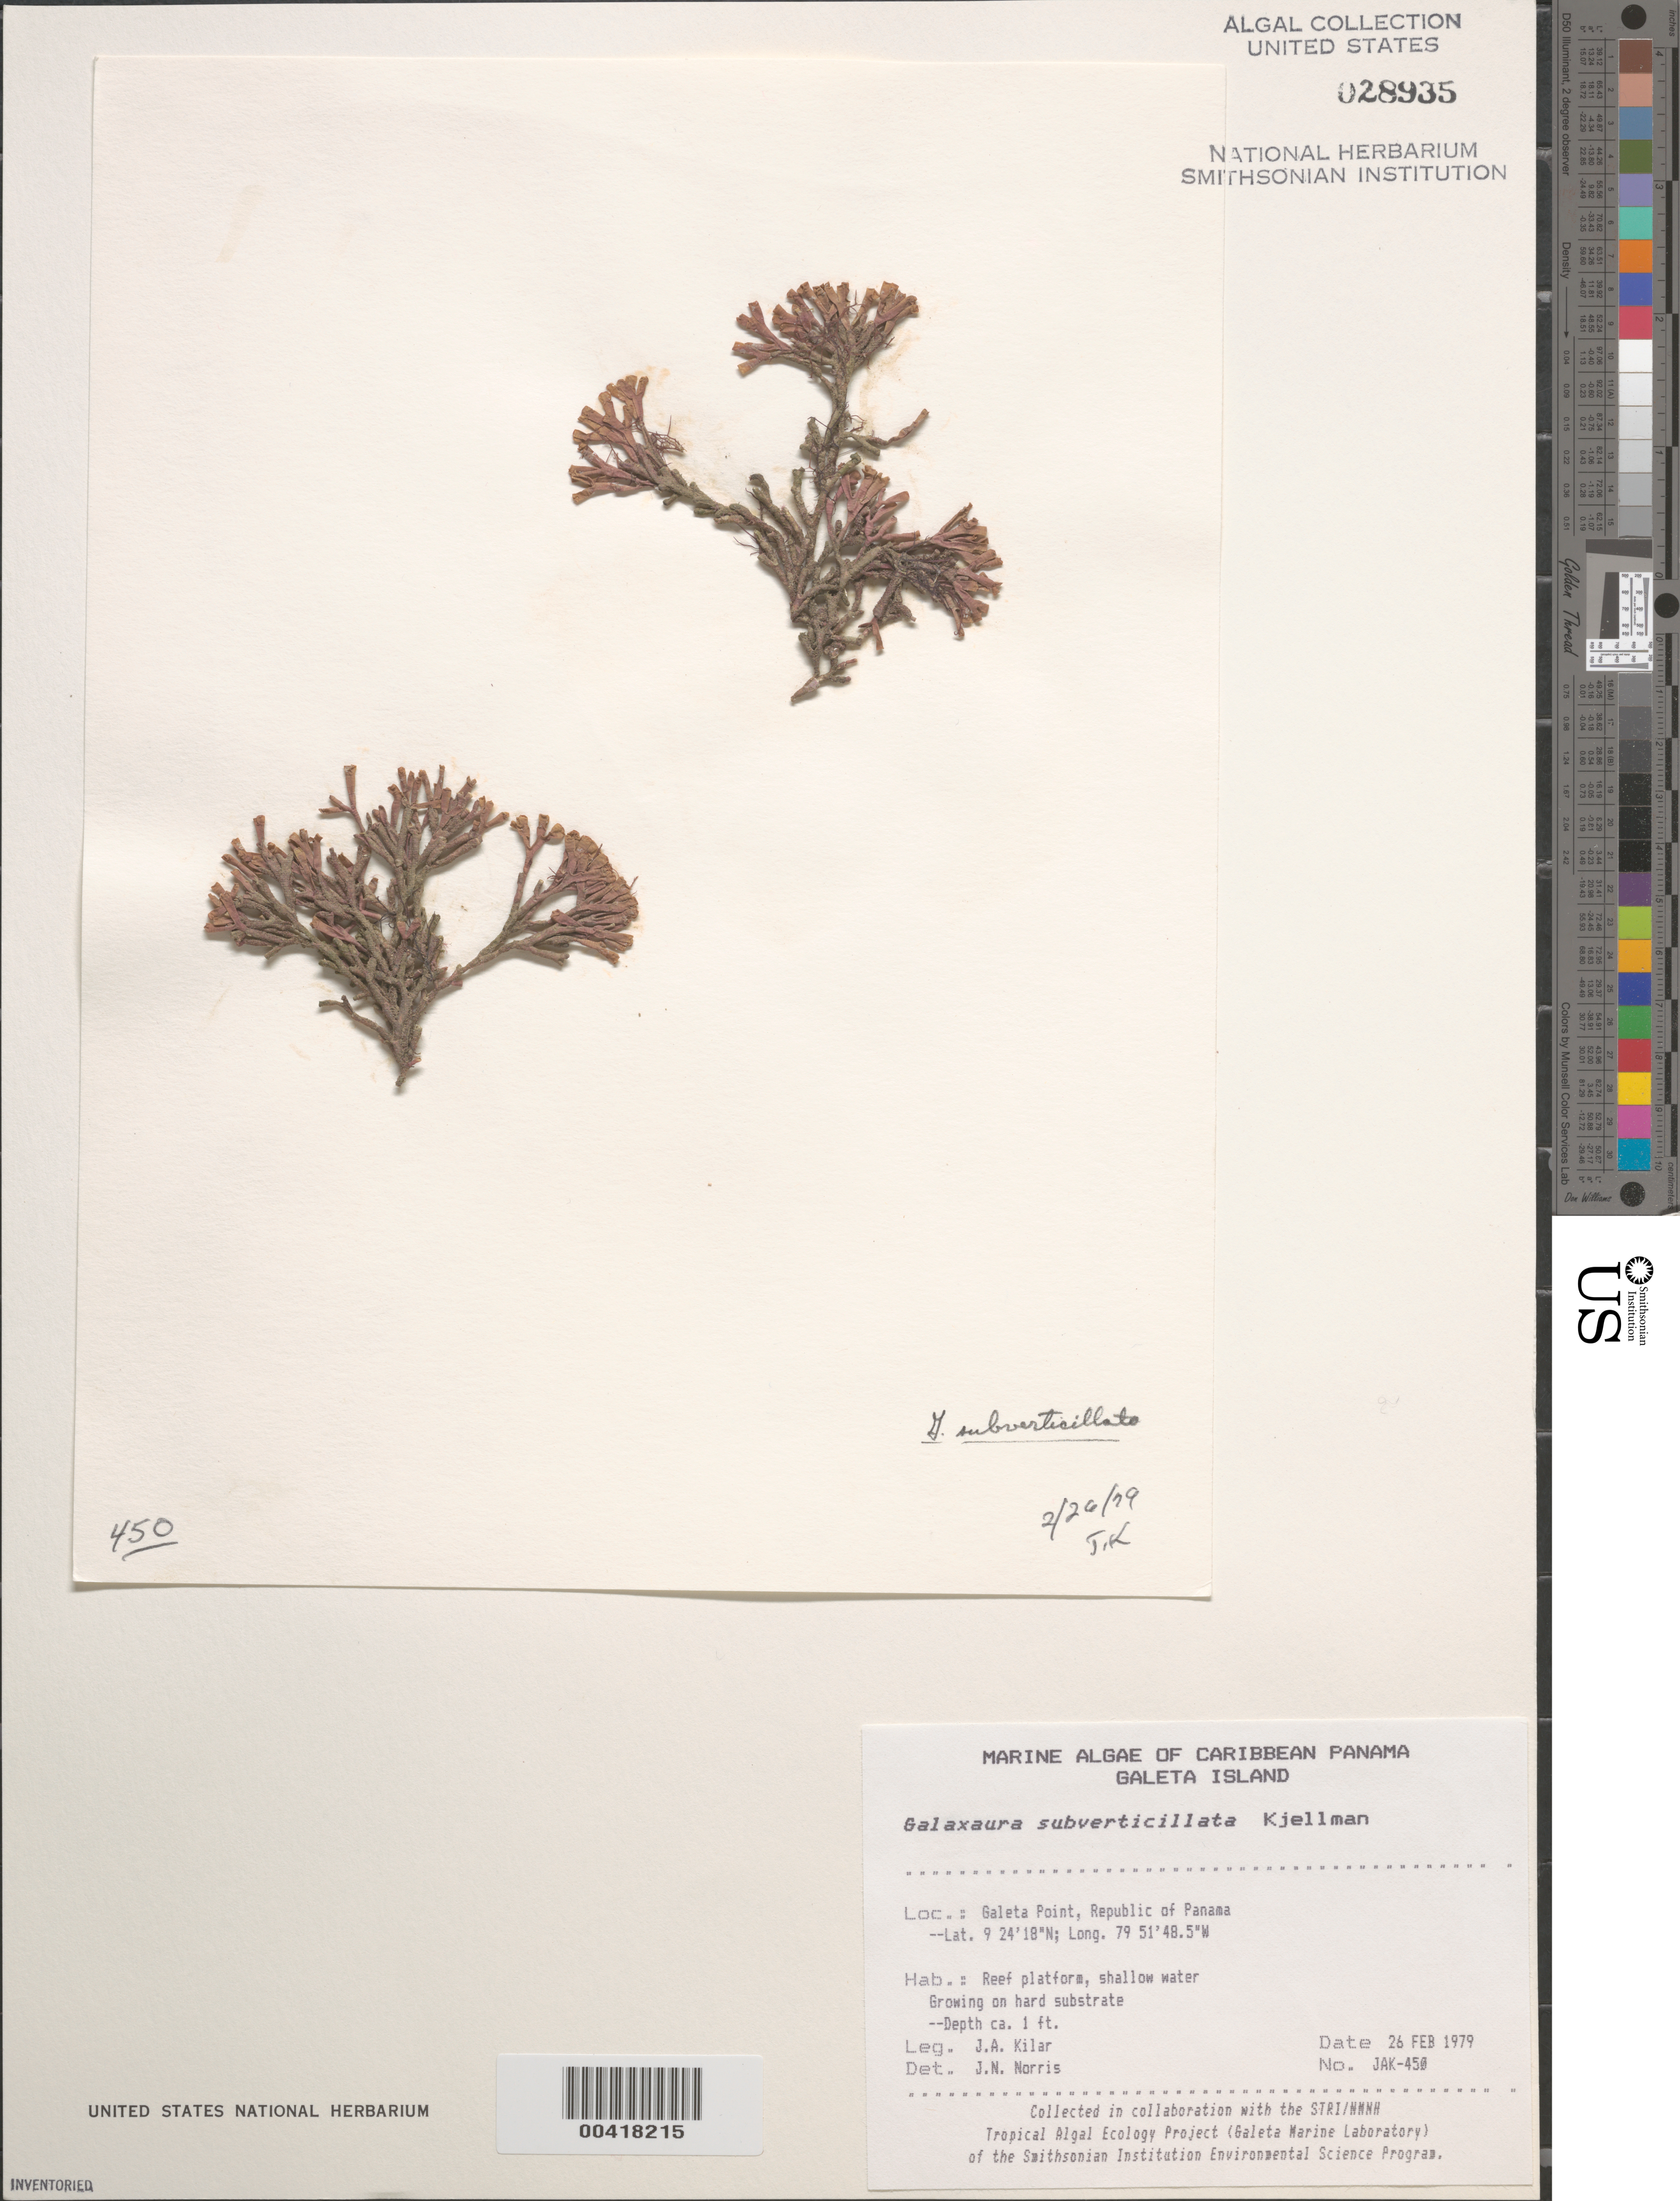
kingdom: Plantae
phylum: Rhodophyta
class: Florideophyceae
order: Nemaliales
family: Galaxauraceae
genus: Galaxaura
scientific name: Galaxaura rugosa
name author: (Ellis & Sol.) J.V.Lamouroux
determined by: Algae name updating Project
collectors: J. A. Kilar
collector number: JAK-450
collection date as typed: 26 Feb 1979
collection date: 1979-02-26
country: Panama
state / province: Colón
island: Galeta Island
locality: Galeta Point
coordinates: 9 24' 18" N, 79 51' 48.5" W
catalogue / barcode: US 28935